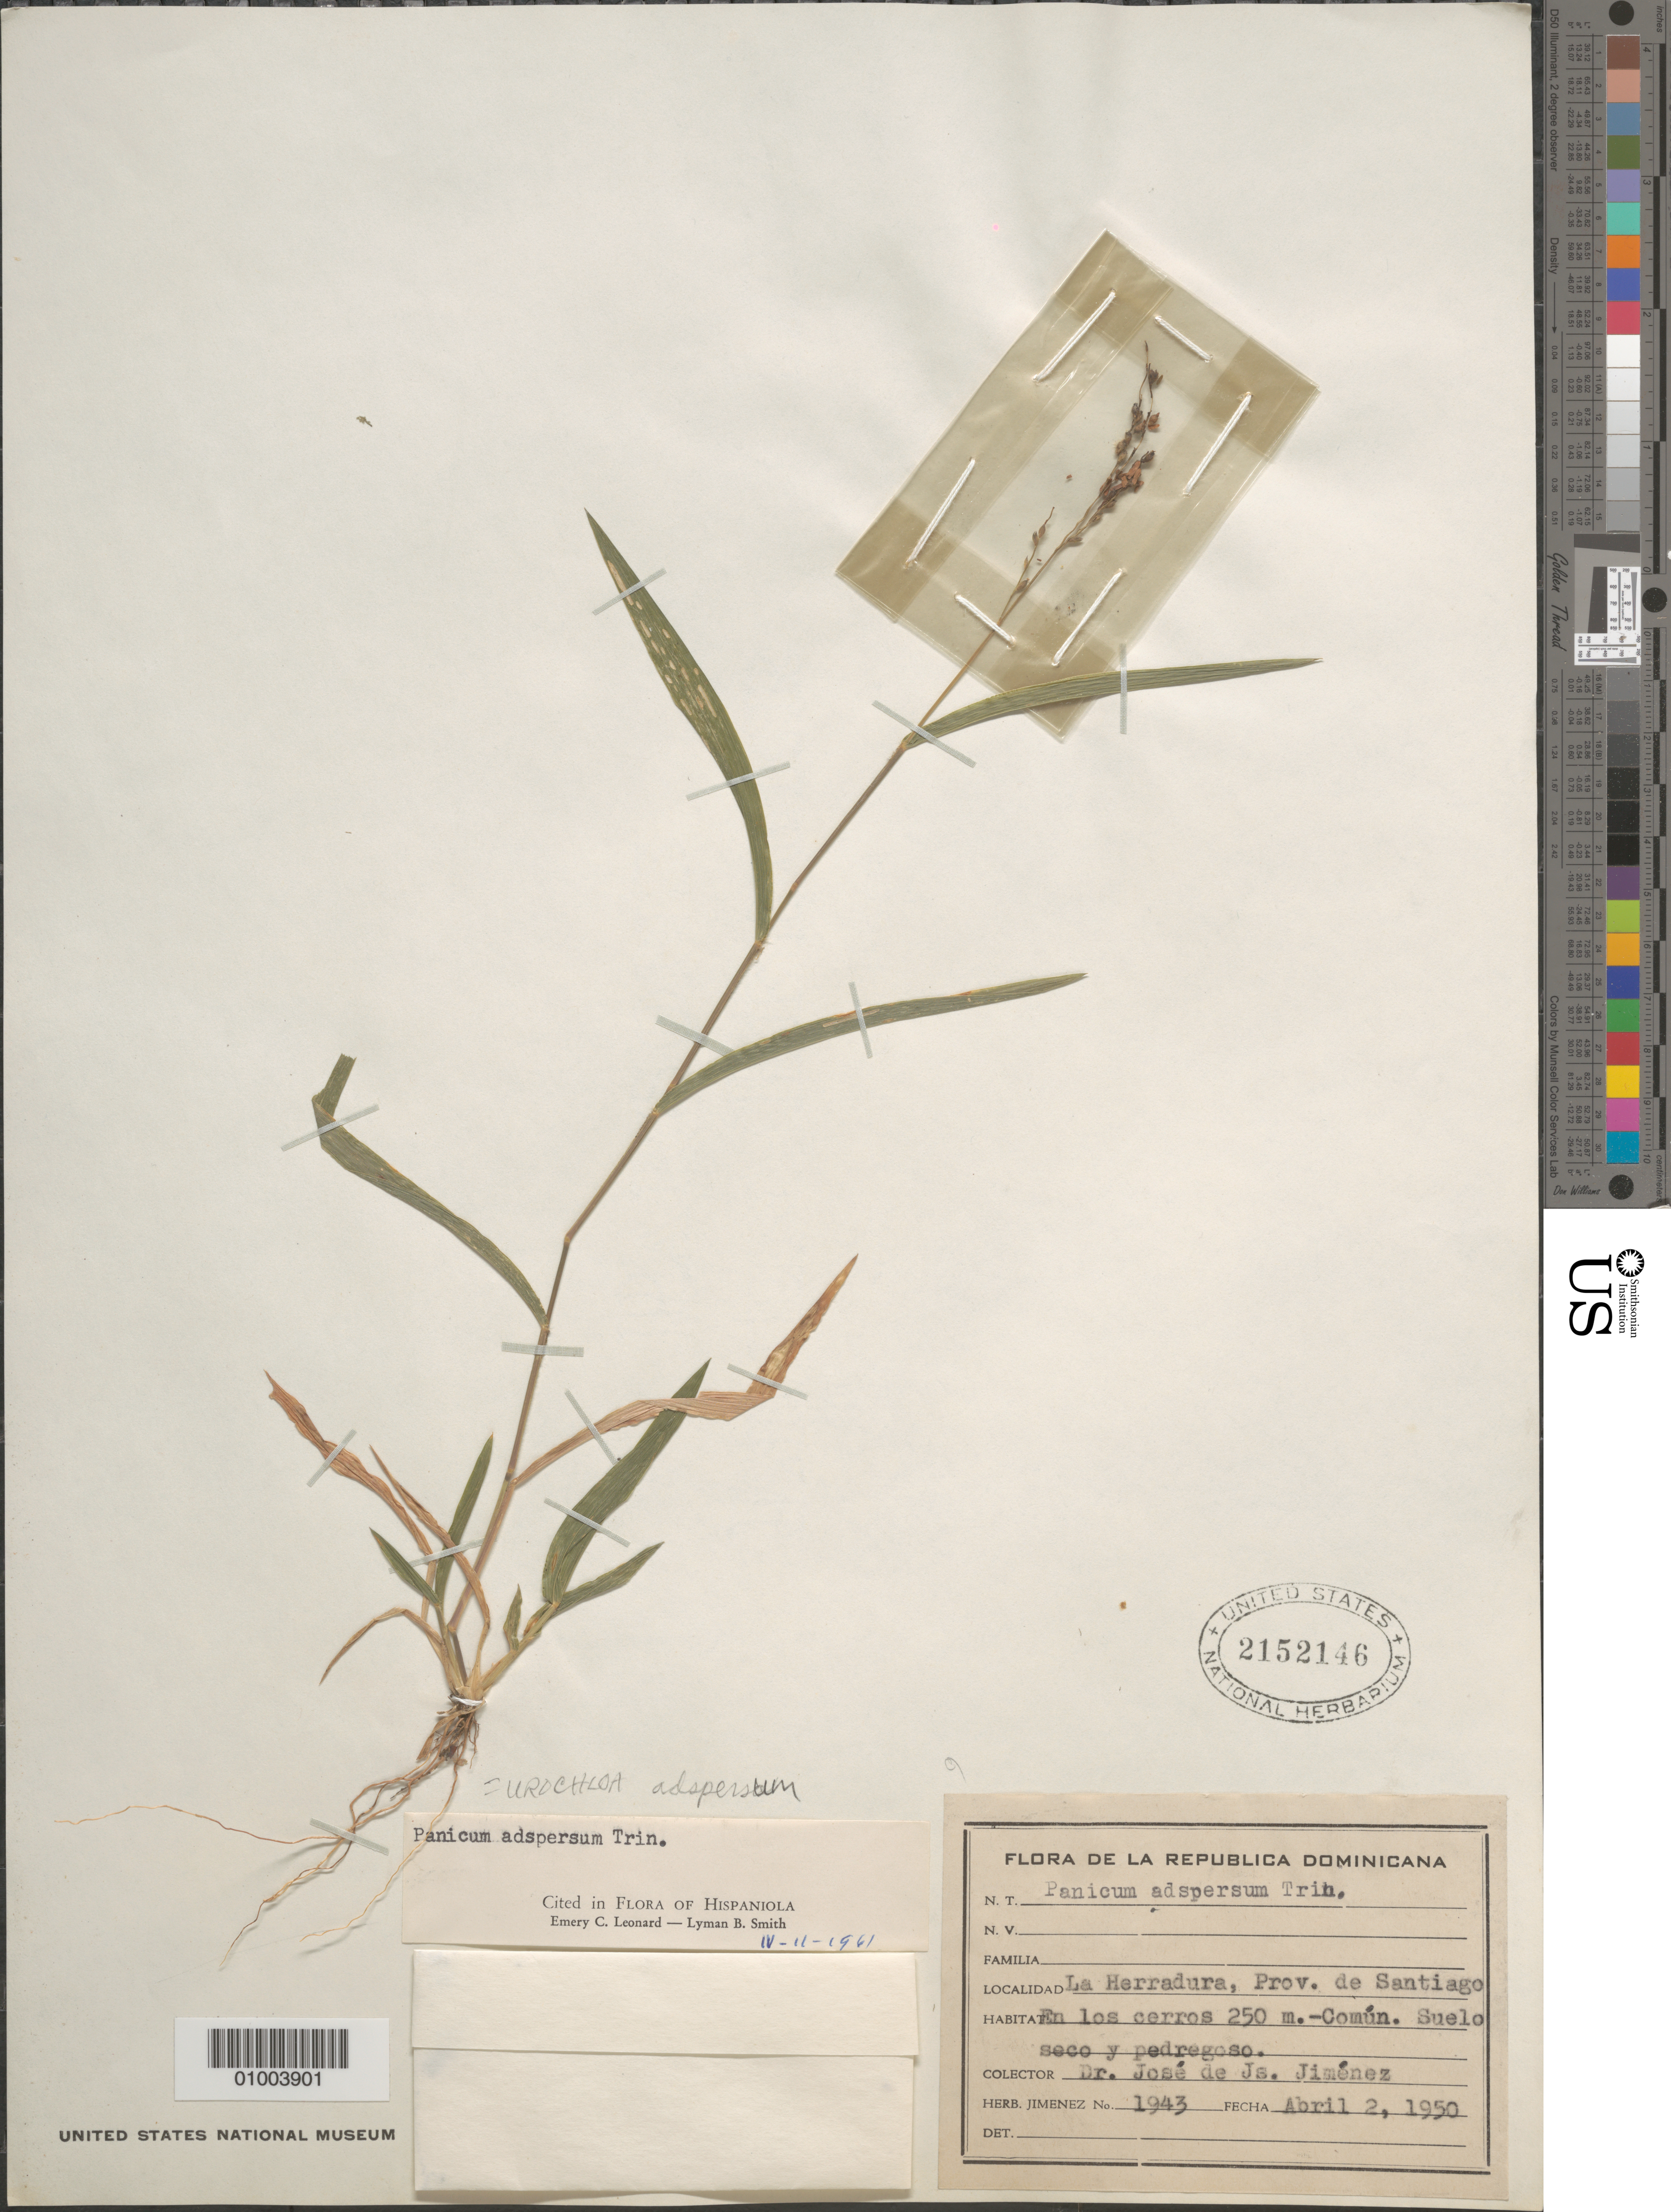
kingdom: Plantae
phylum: Tracheophyta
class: Liliopsida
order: Poales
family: Poaceae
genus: Urochloa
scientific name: Urochloa adspersa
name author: (Trin.) R.D. Webster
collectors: J. J. Jiménez Almonte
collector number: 1943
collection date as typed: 02 Apr 1950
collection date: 1950-04-02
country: Dominican Republic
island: Hispaniola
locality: La Herradura, Prov de Santiago. En los cerros 25m. - Comun. Suelo soco y pedregoso. (Spanish text).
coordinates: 0 N, 0 E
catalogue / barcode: US 2152146